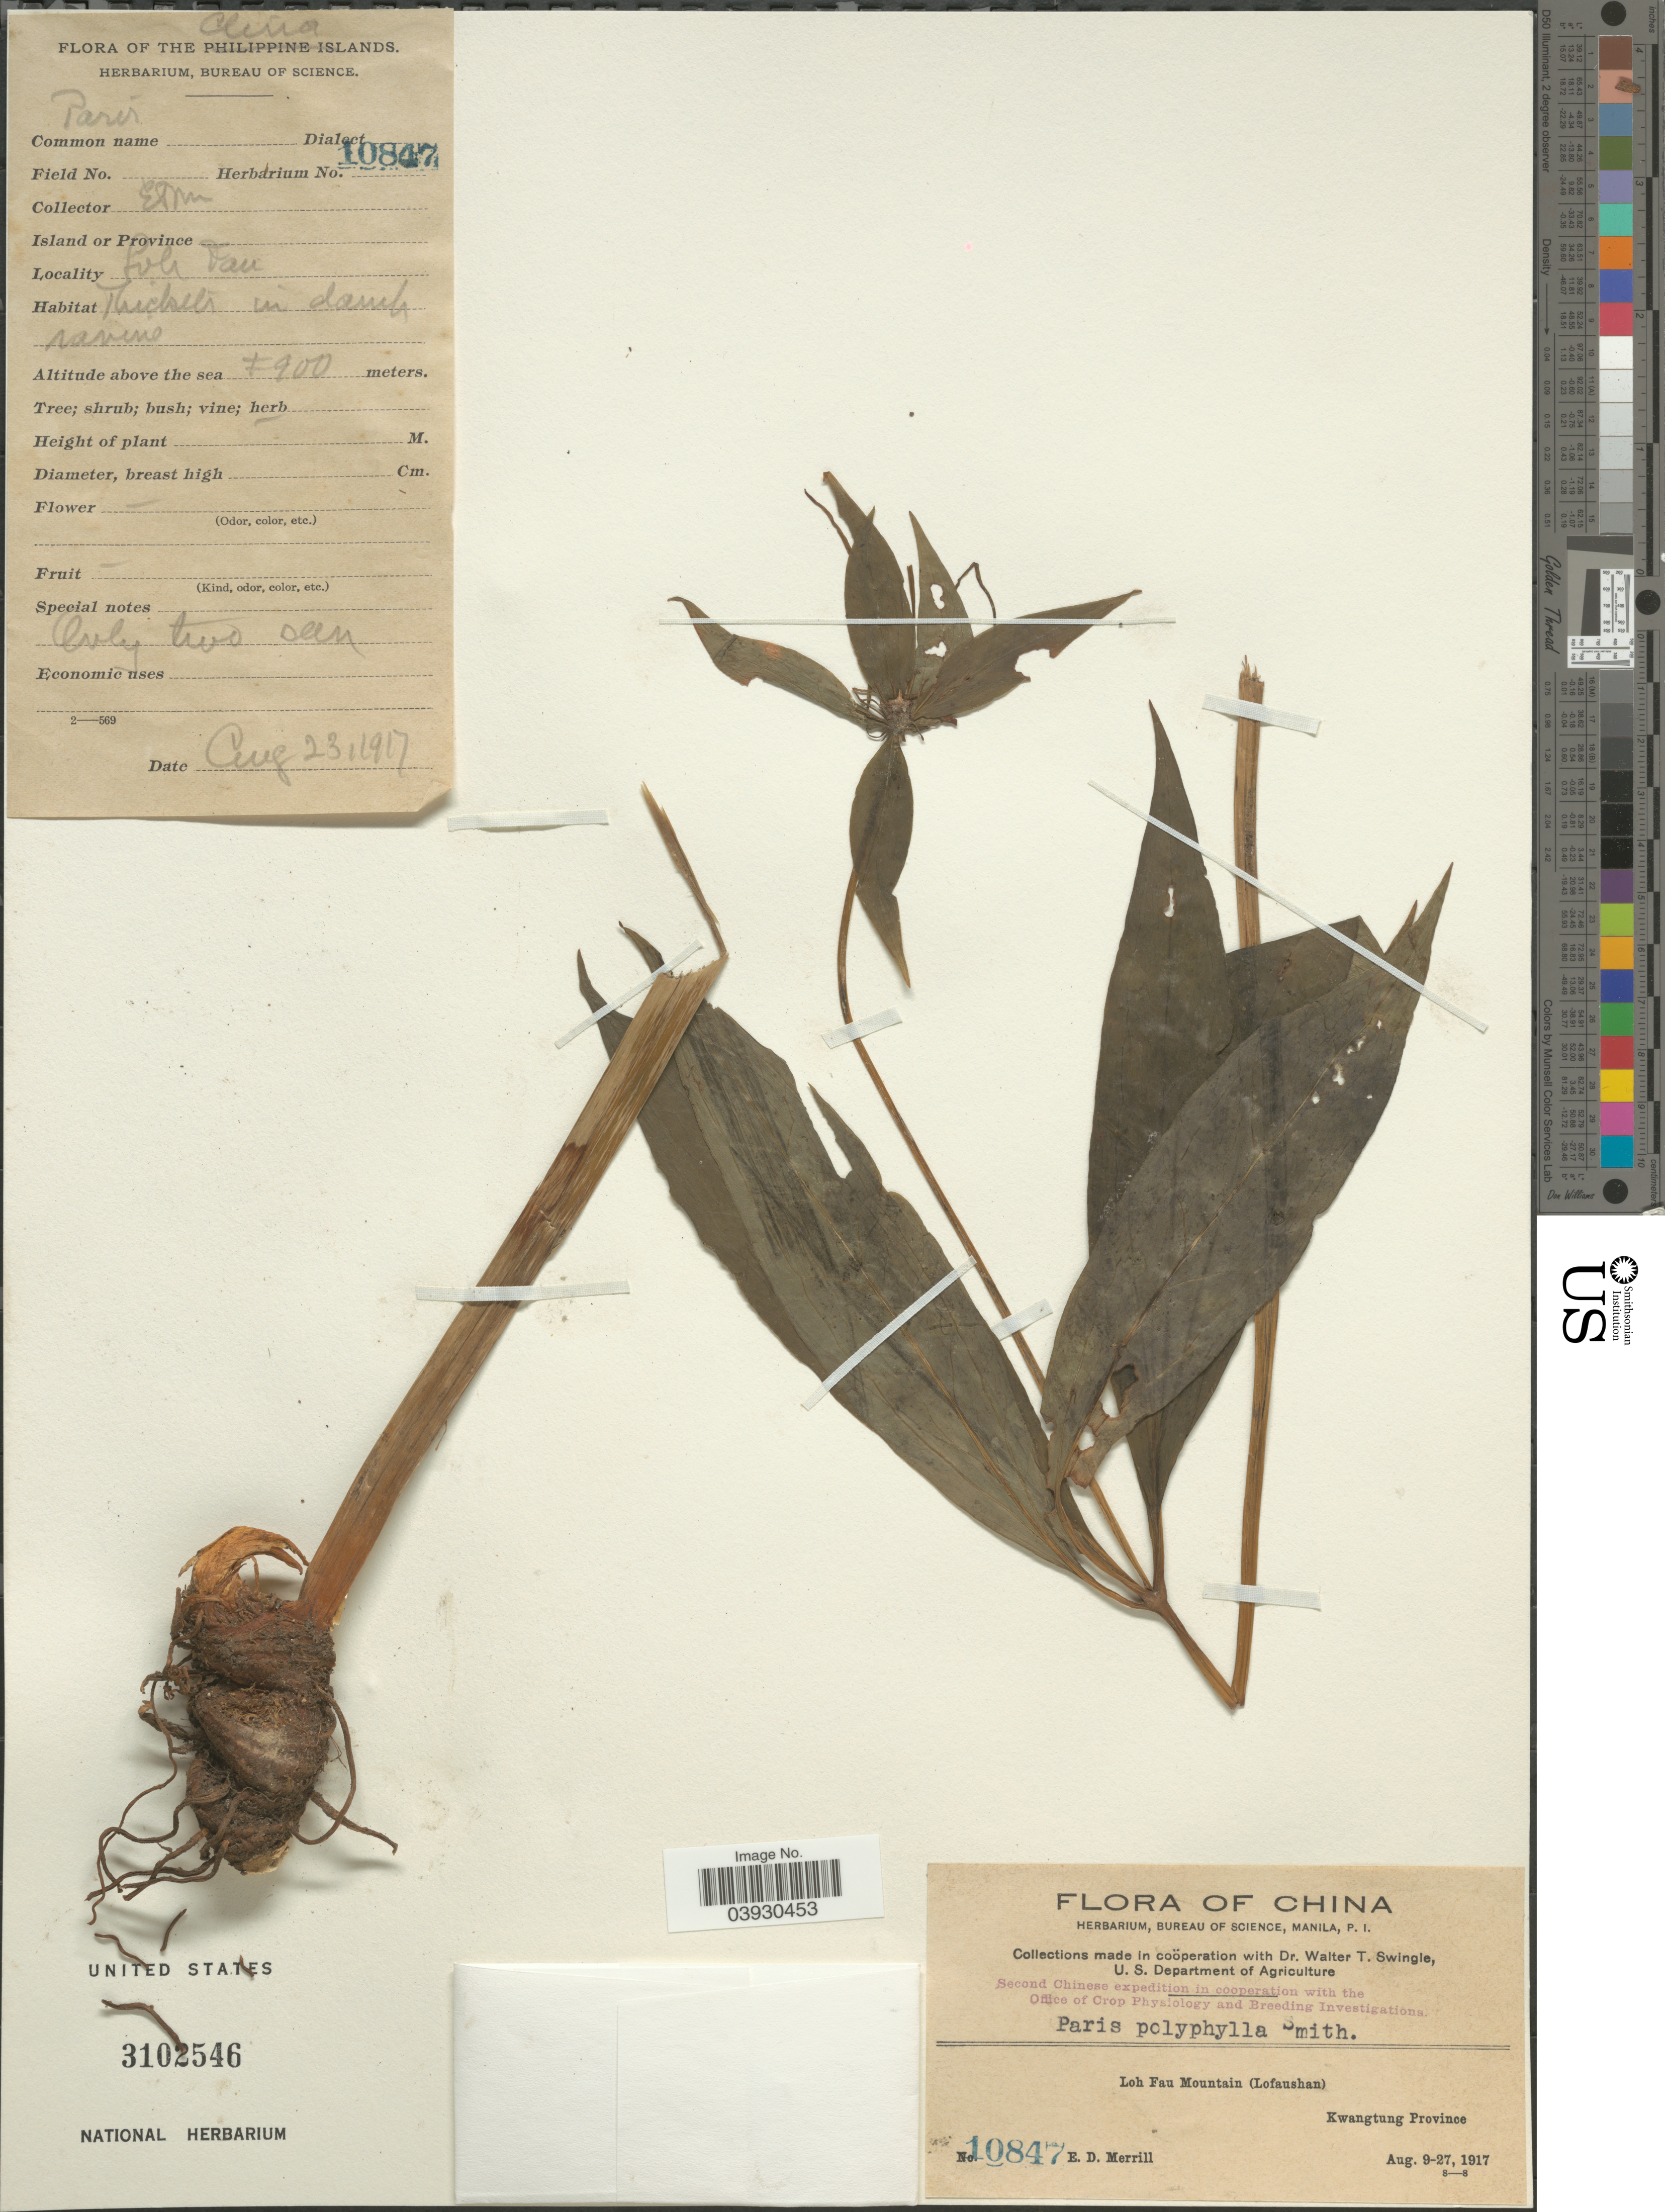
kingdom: Plantae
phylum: Tracheophyta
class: Liliopsida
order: Liliales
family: Melanthiaceae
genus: Paris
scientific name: Paris polyphylla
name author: Sm.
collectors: E. D. Merrill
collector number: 10847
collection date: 1917-08-23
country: China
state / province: Guangdong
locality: Loh Fau Mountain (Lofaushan). Kwangtung Province.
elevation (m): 900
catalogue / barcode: US 3102546